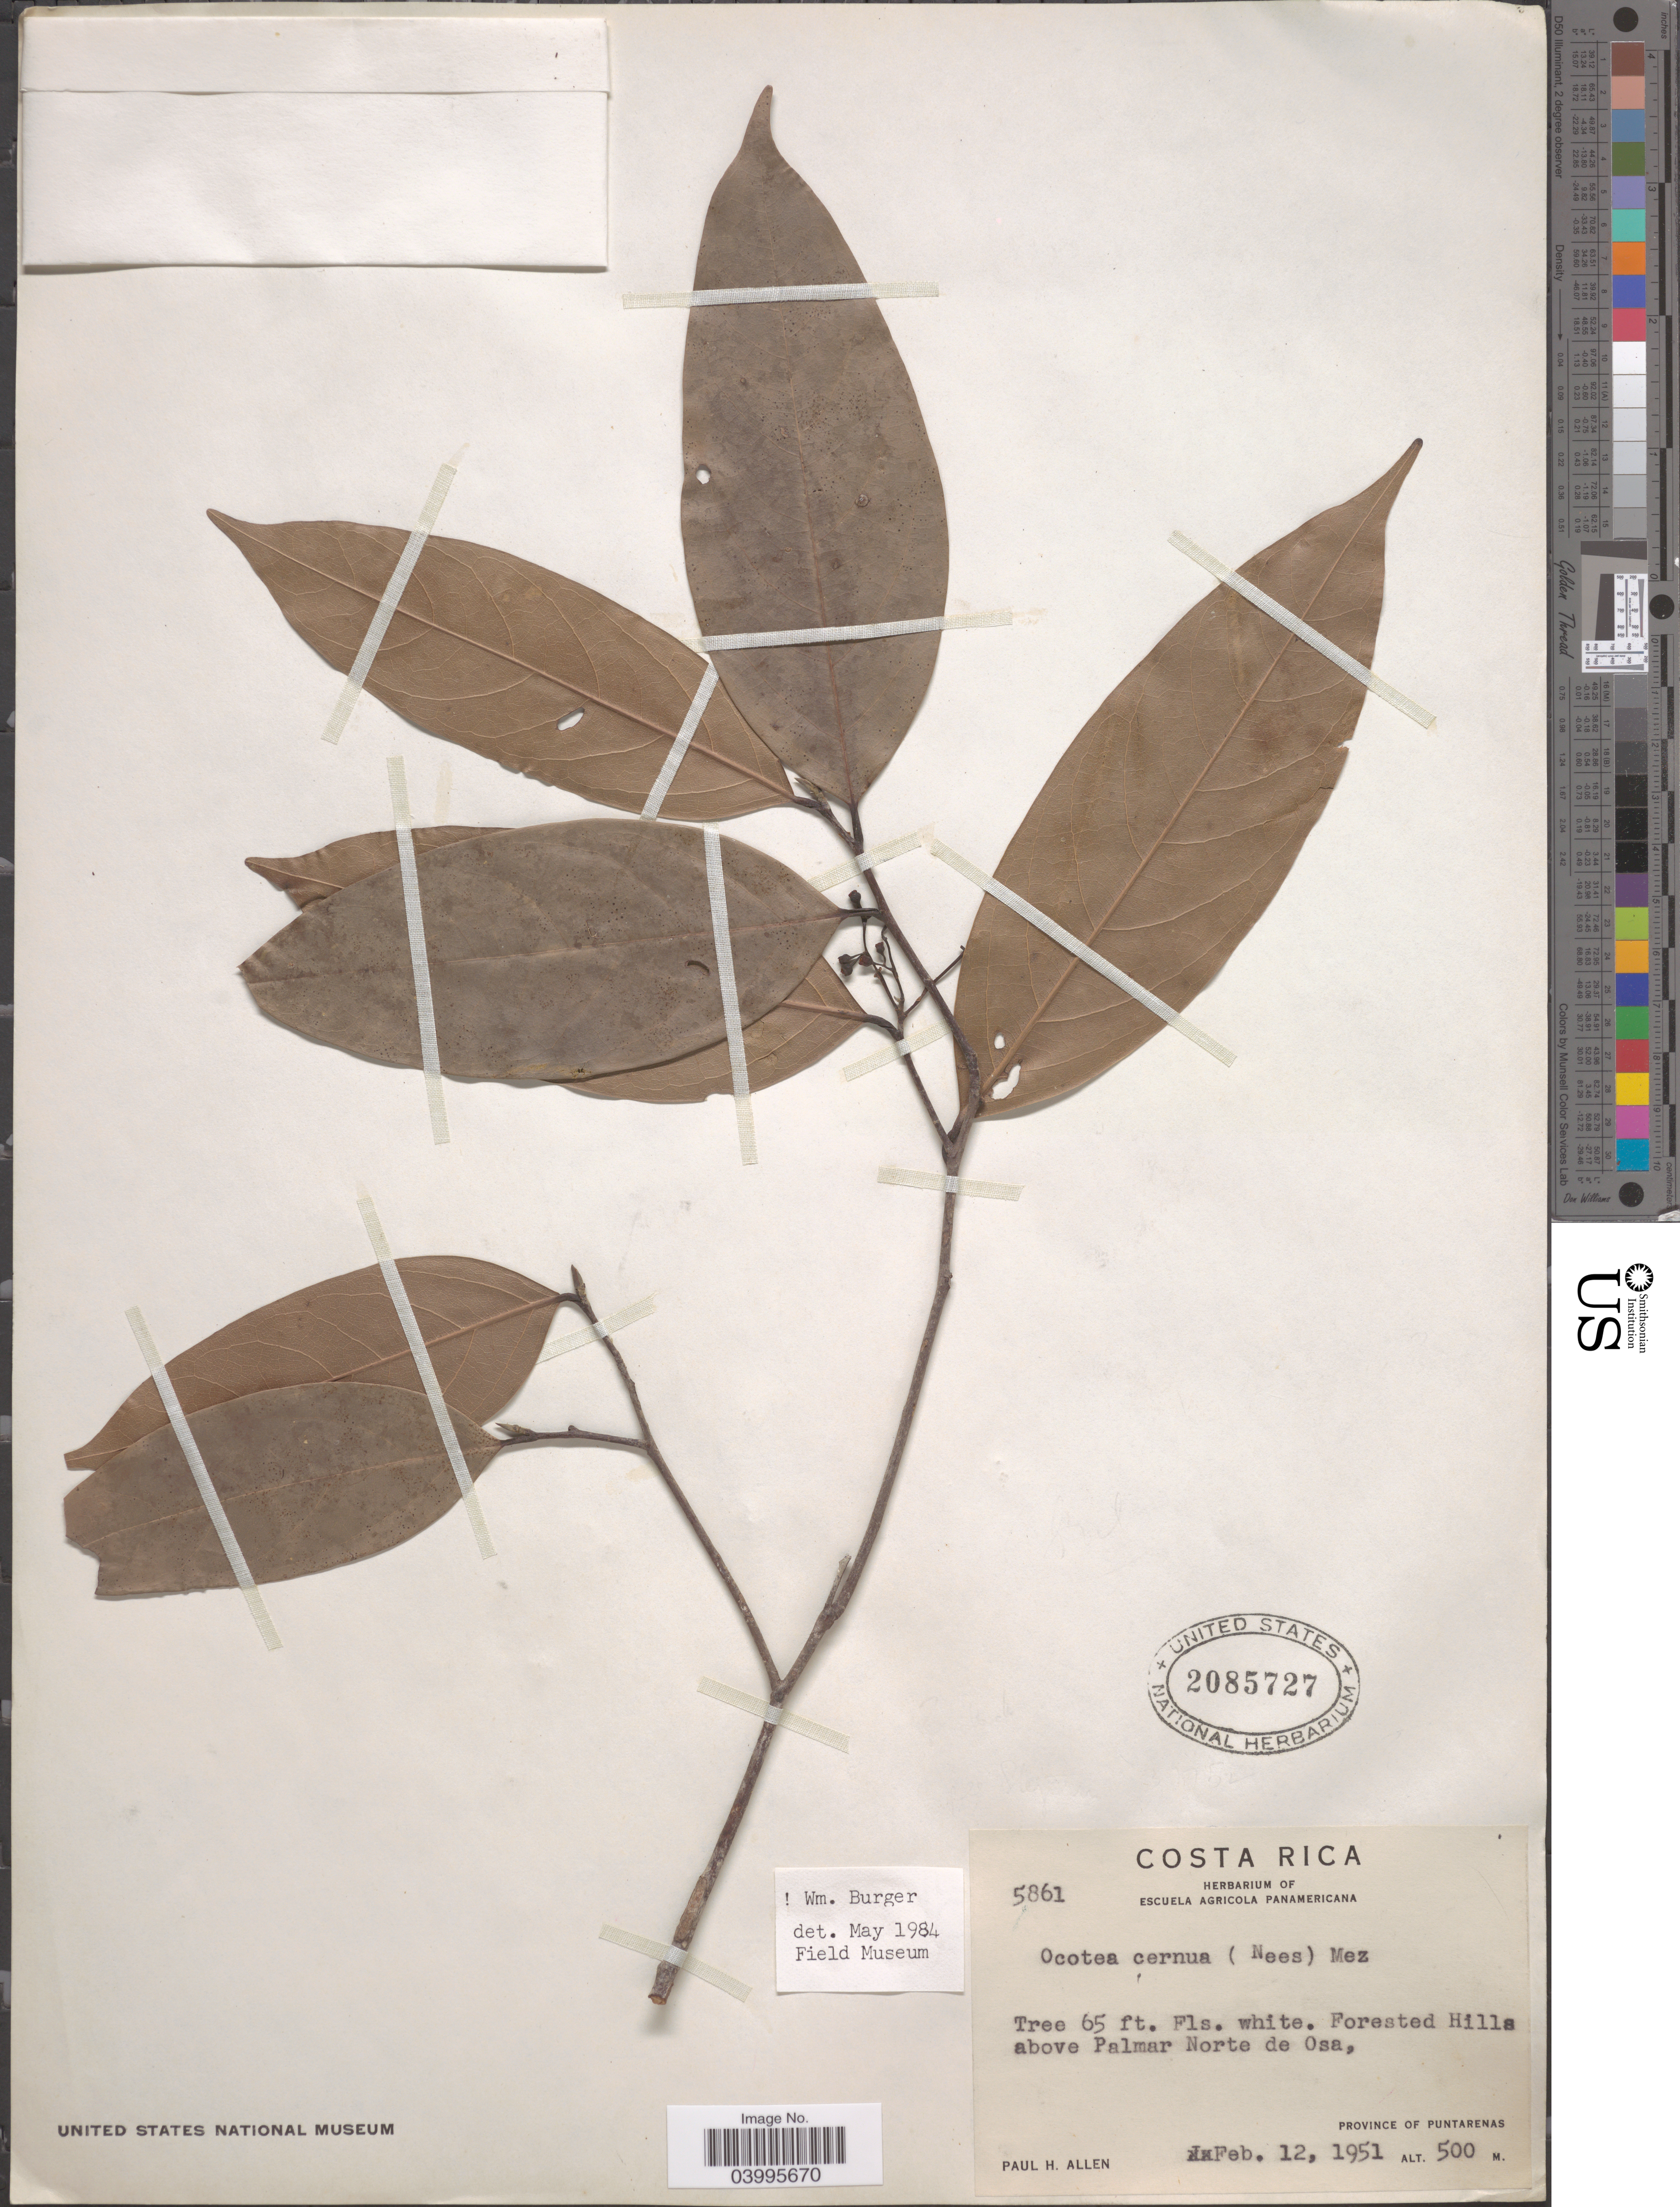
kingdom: Plantae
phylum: Tracheophyta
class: Magnoliopsida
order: Laurales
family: Lauraceae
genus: Ocotea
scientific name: Ocotea cernua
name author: (Nees) Mez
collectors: P. H. Allen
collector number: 5861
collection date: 1951-02-12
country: Costa Rica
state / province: Puntarenas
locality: Forested Hills above Palmar Norte de Osa.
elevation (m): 500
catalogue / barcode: US 2085727